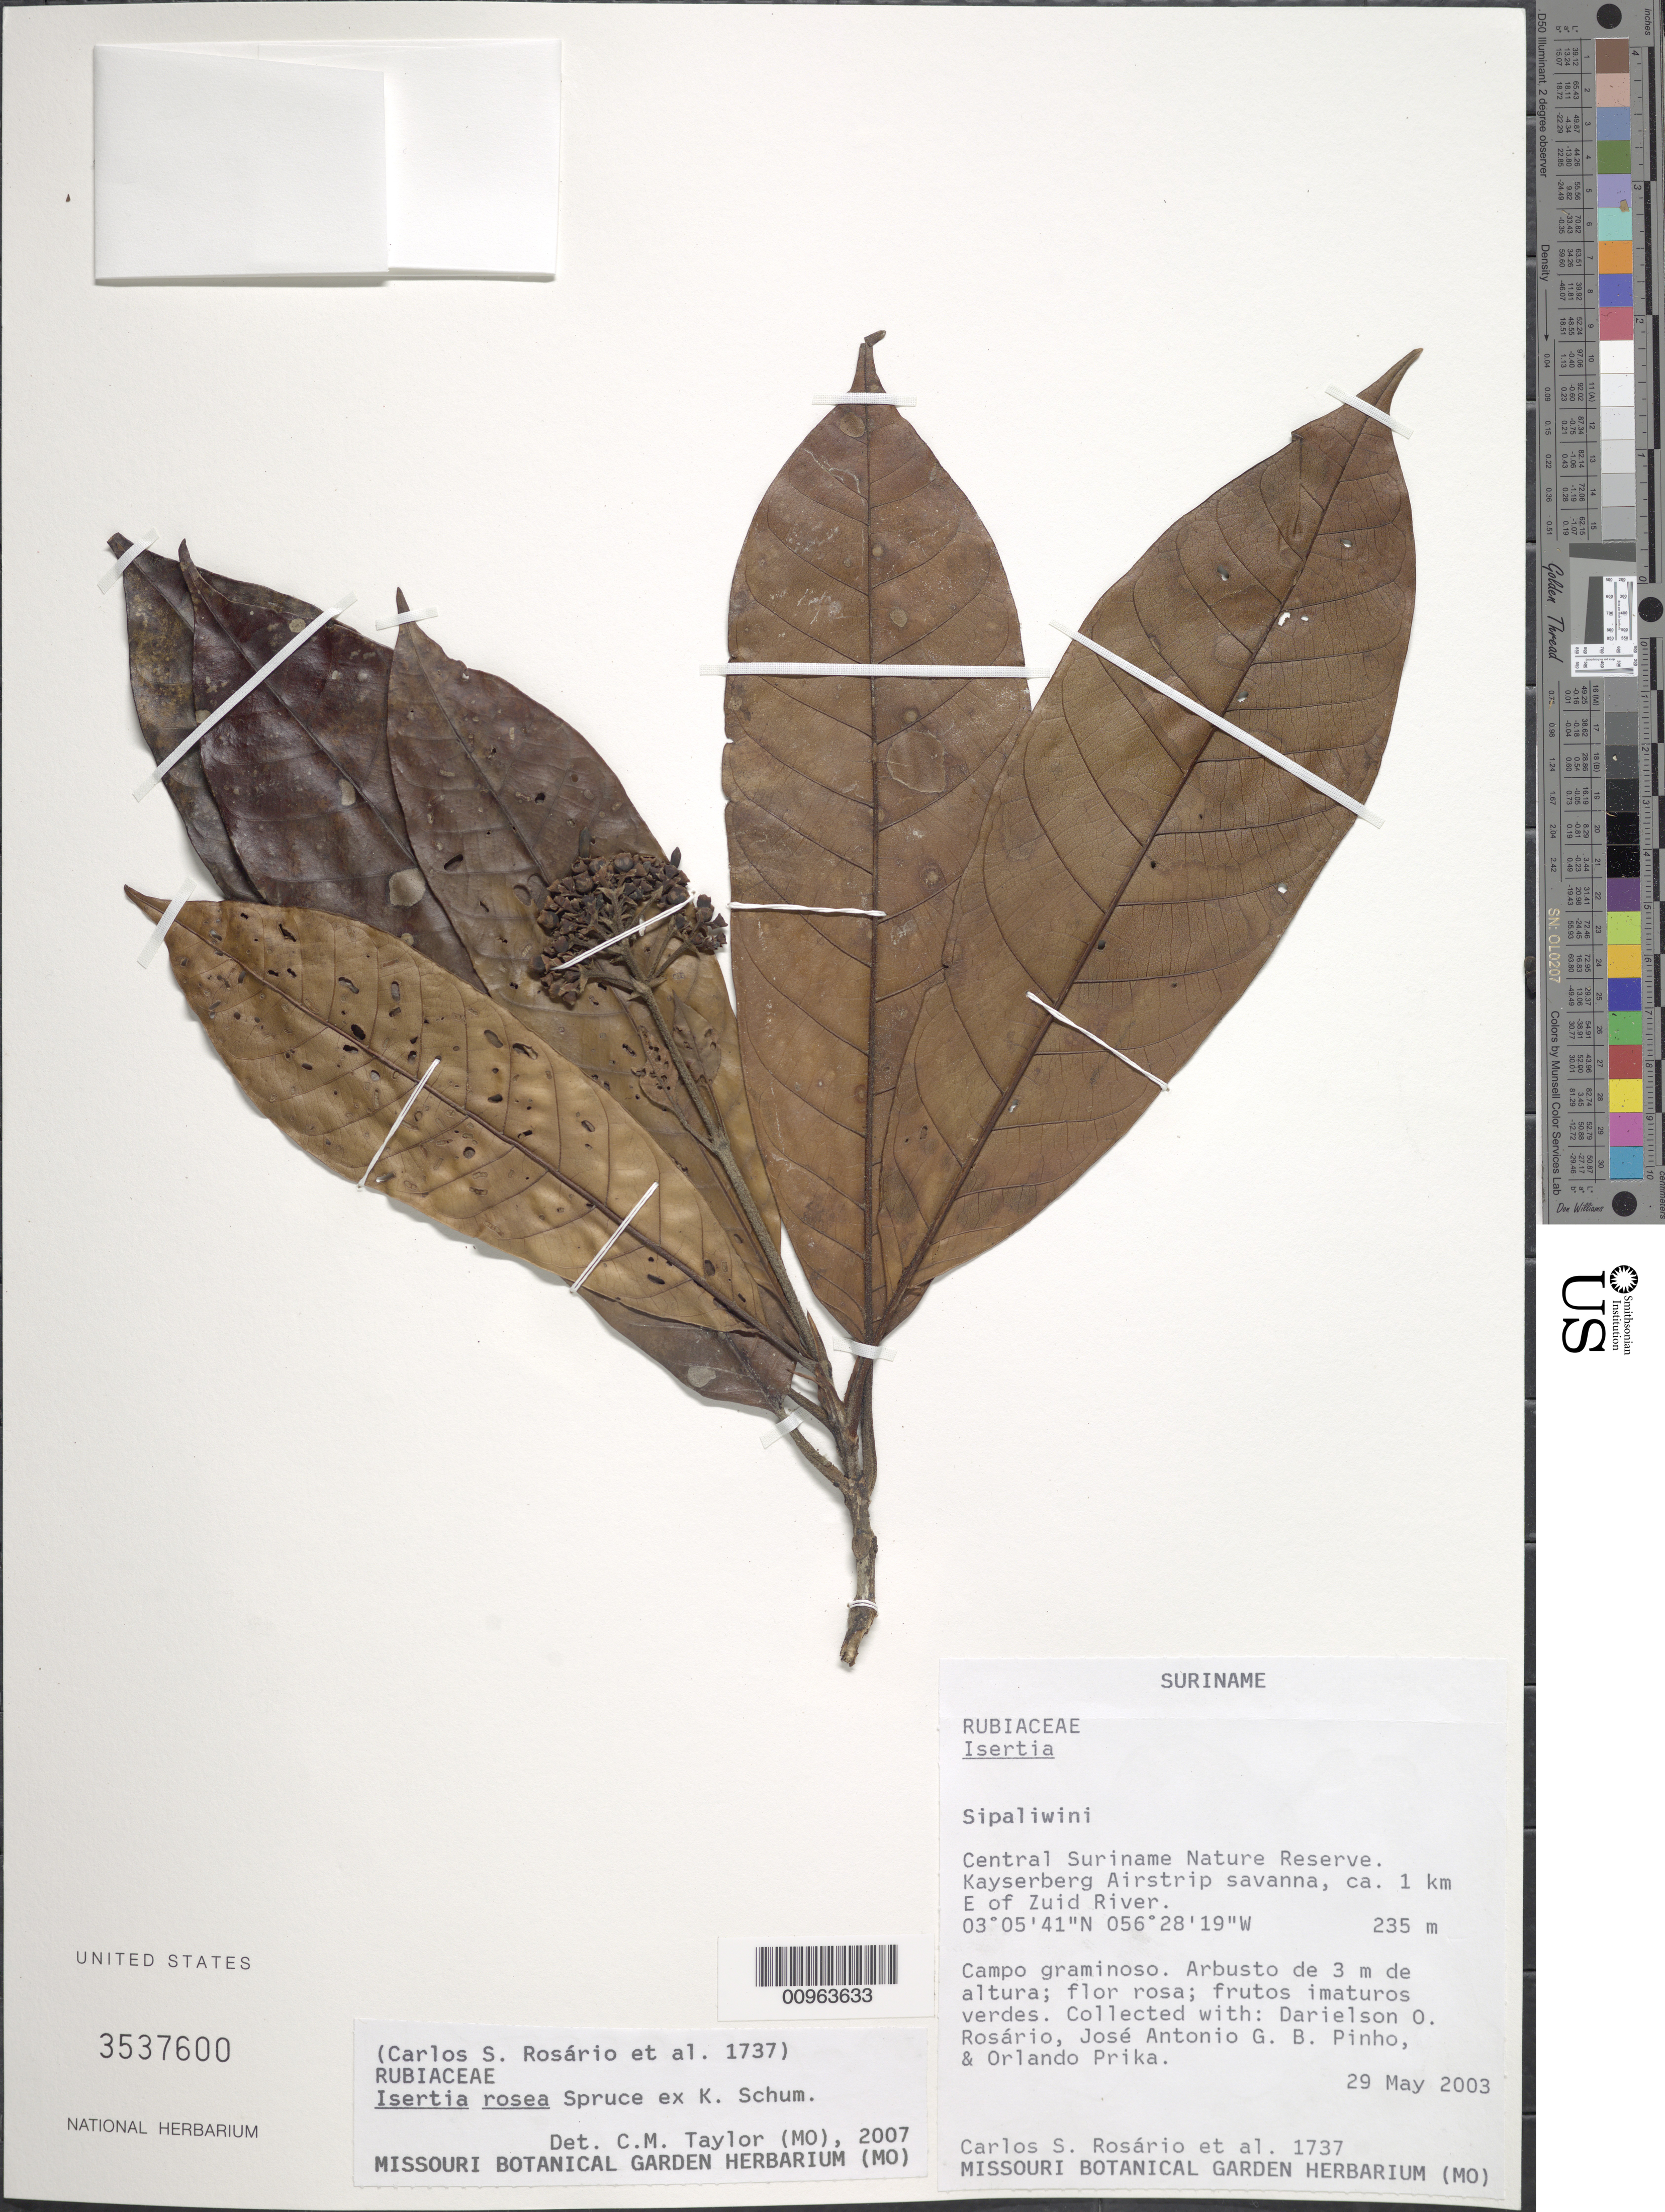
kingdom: Plantae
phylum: Tracheophyta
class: Magnoliopsida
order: Gentianales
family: Rubiaceae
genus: Isertia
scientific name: Isertia rosea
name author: Spruce ex K. Schum.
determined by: Taylor, Charlotte M.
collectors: C. S. Rosário, D. Rosario, J. Pinho & O. Prika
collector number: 1737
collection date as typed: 29-May-03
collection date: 2003-05-29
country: Suriname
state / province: Sipaliwini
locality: Central SURINAMEe Nature Reserve. Kayserberg Airstrip savanna, ca 1km E of Zuid River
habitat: Campo graminoso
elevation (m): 235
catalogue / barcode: US 3537600